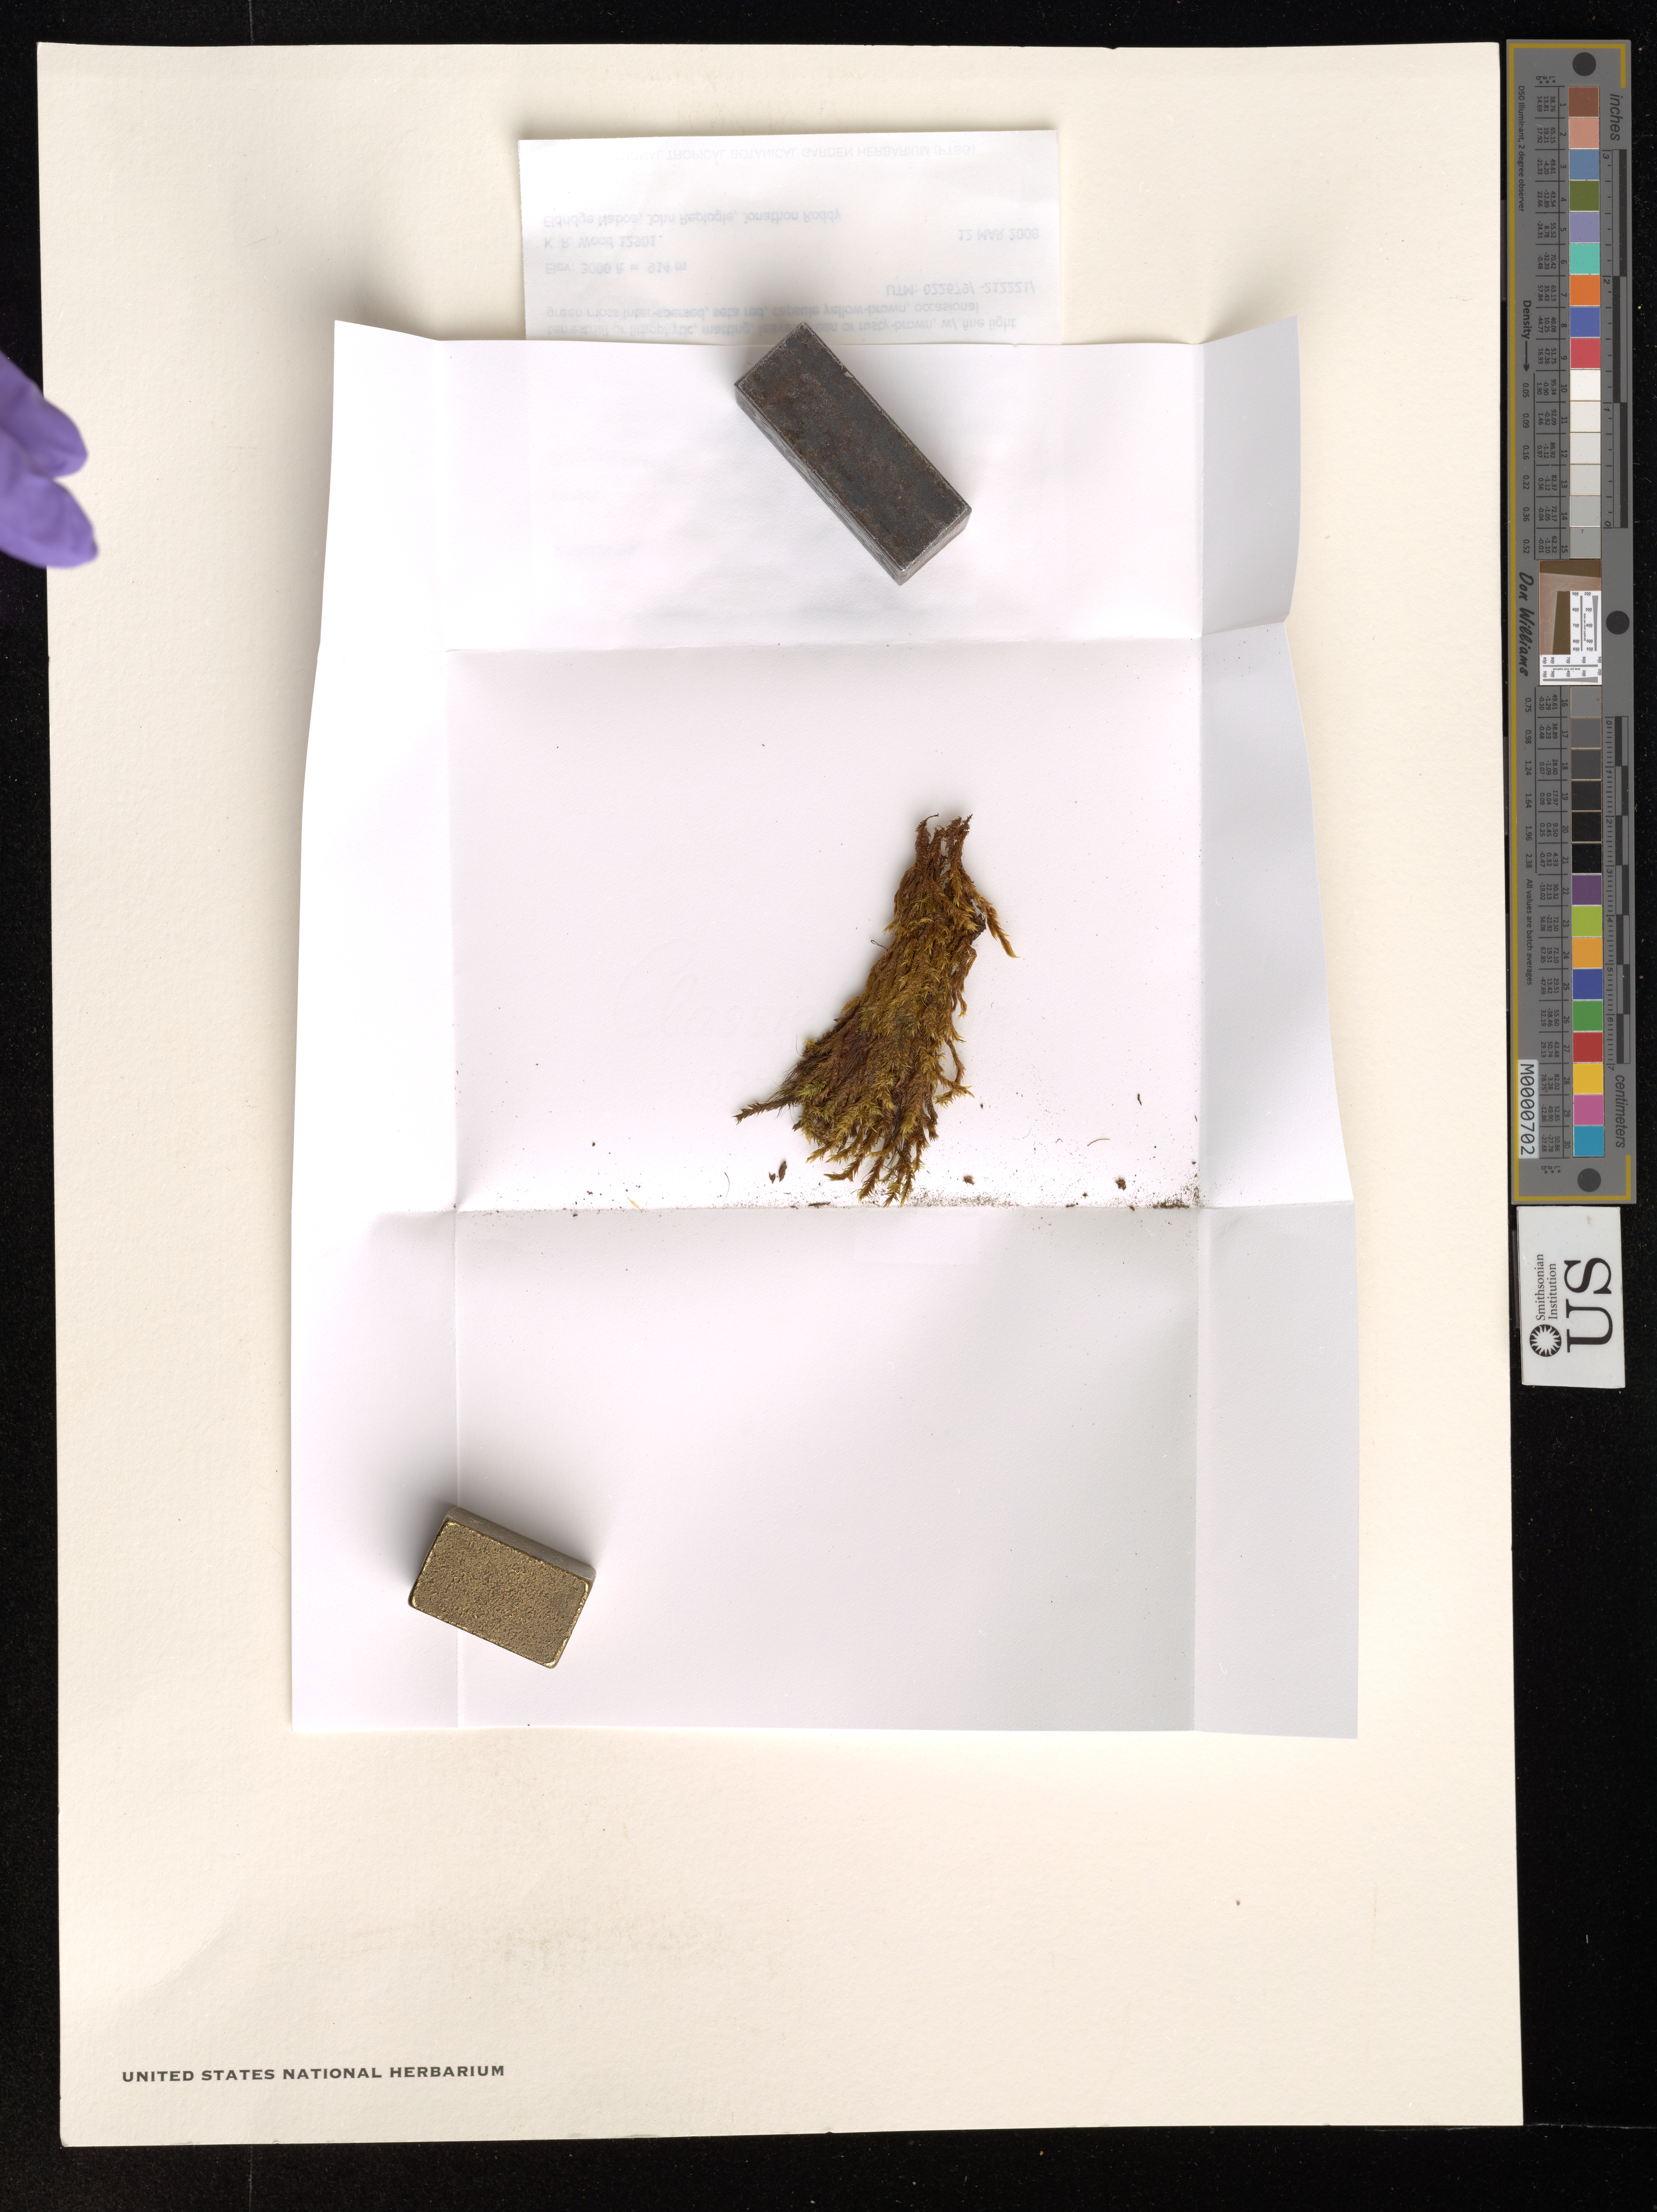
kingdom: Plantae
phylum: Bryophyta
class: Bryopsida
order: Hypnales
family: Sematophyllaceae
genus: Acroporium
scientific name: Acroporium fuscoflavum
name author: (Paris) Broth.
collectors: K. R. Wood, E. Naboa, J. Replogle & J. Roddy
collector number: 12901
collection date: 2008-03-12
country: United States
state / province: Hawaii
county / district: Hawaii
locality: The Hawaiian Islands. Kaiholena Unit, TNC Ka'u Preserve, Old Plantation Springs area.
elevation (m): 914